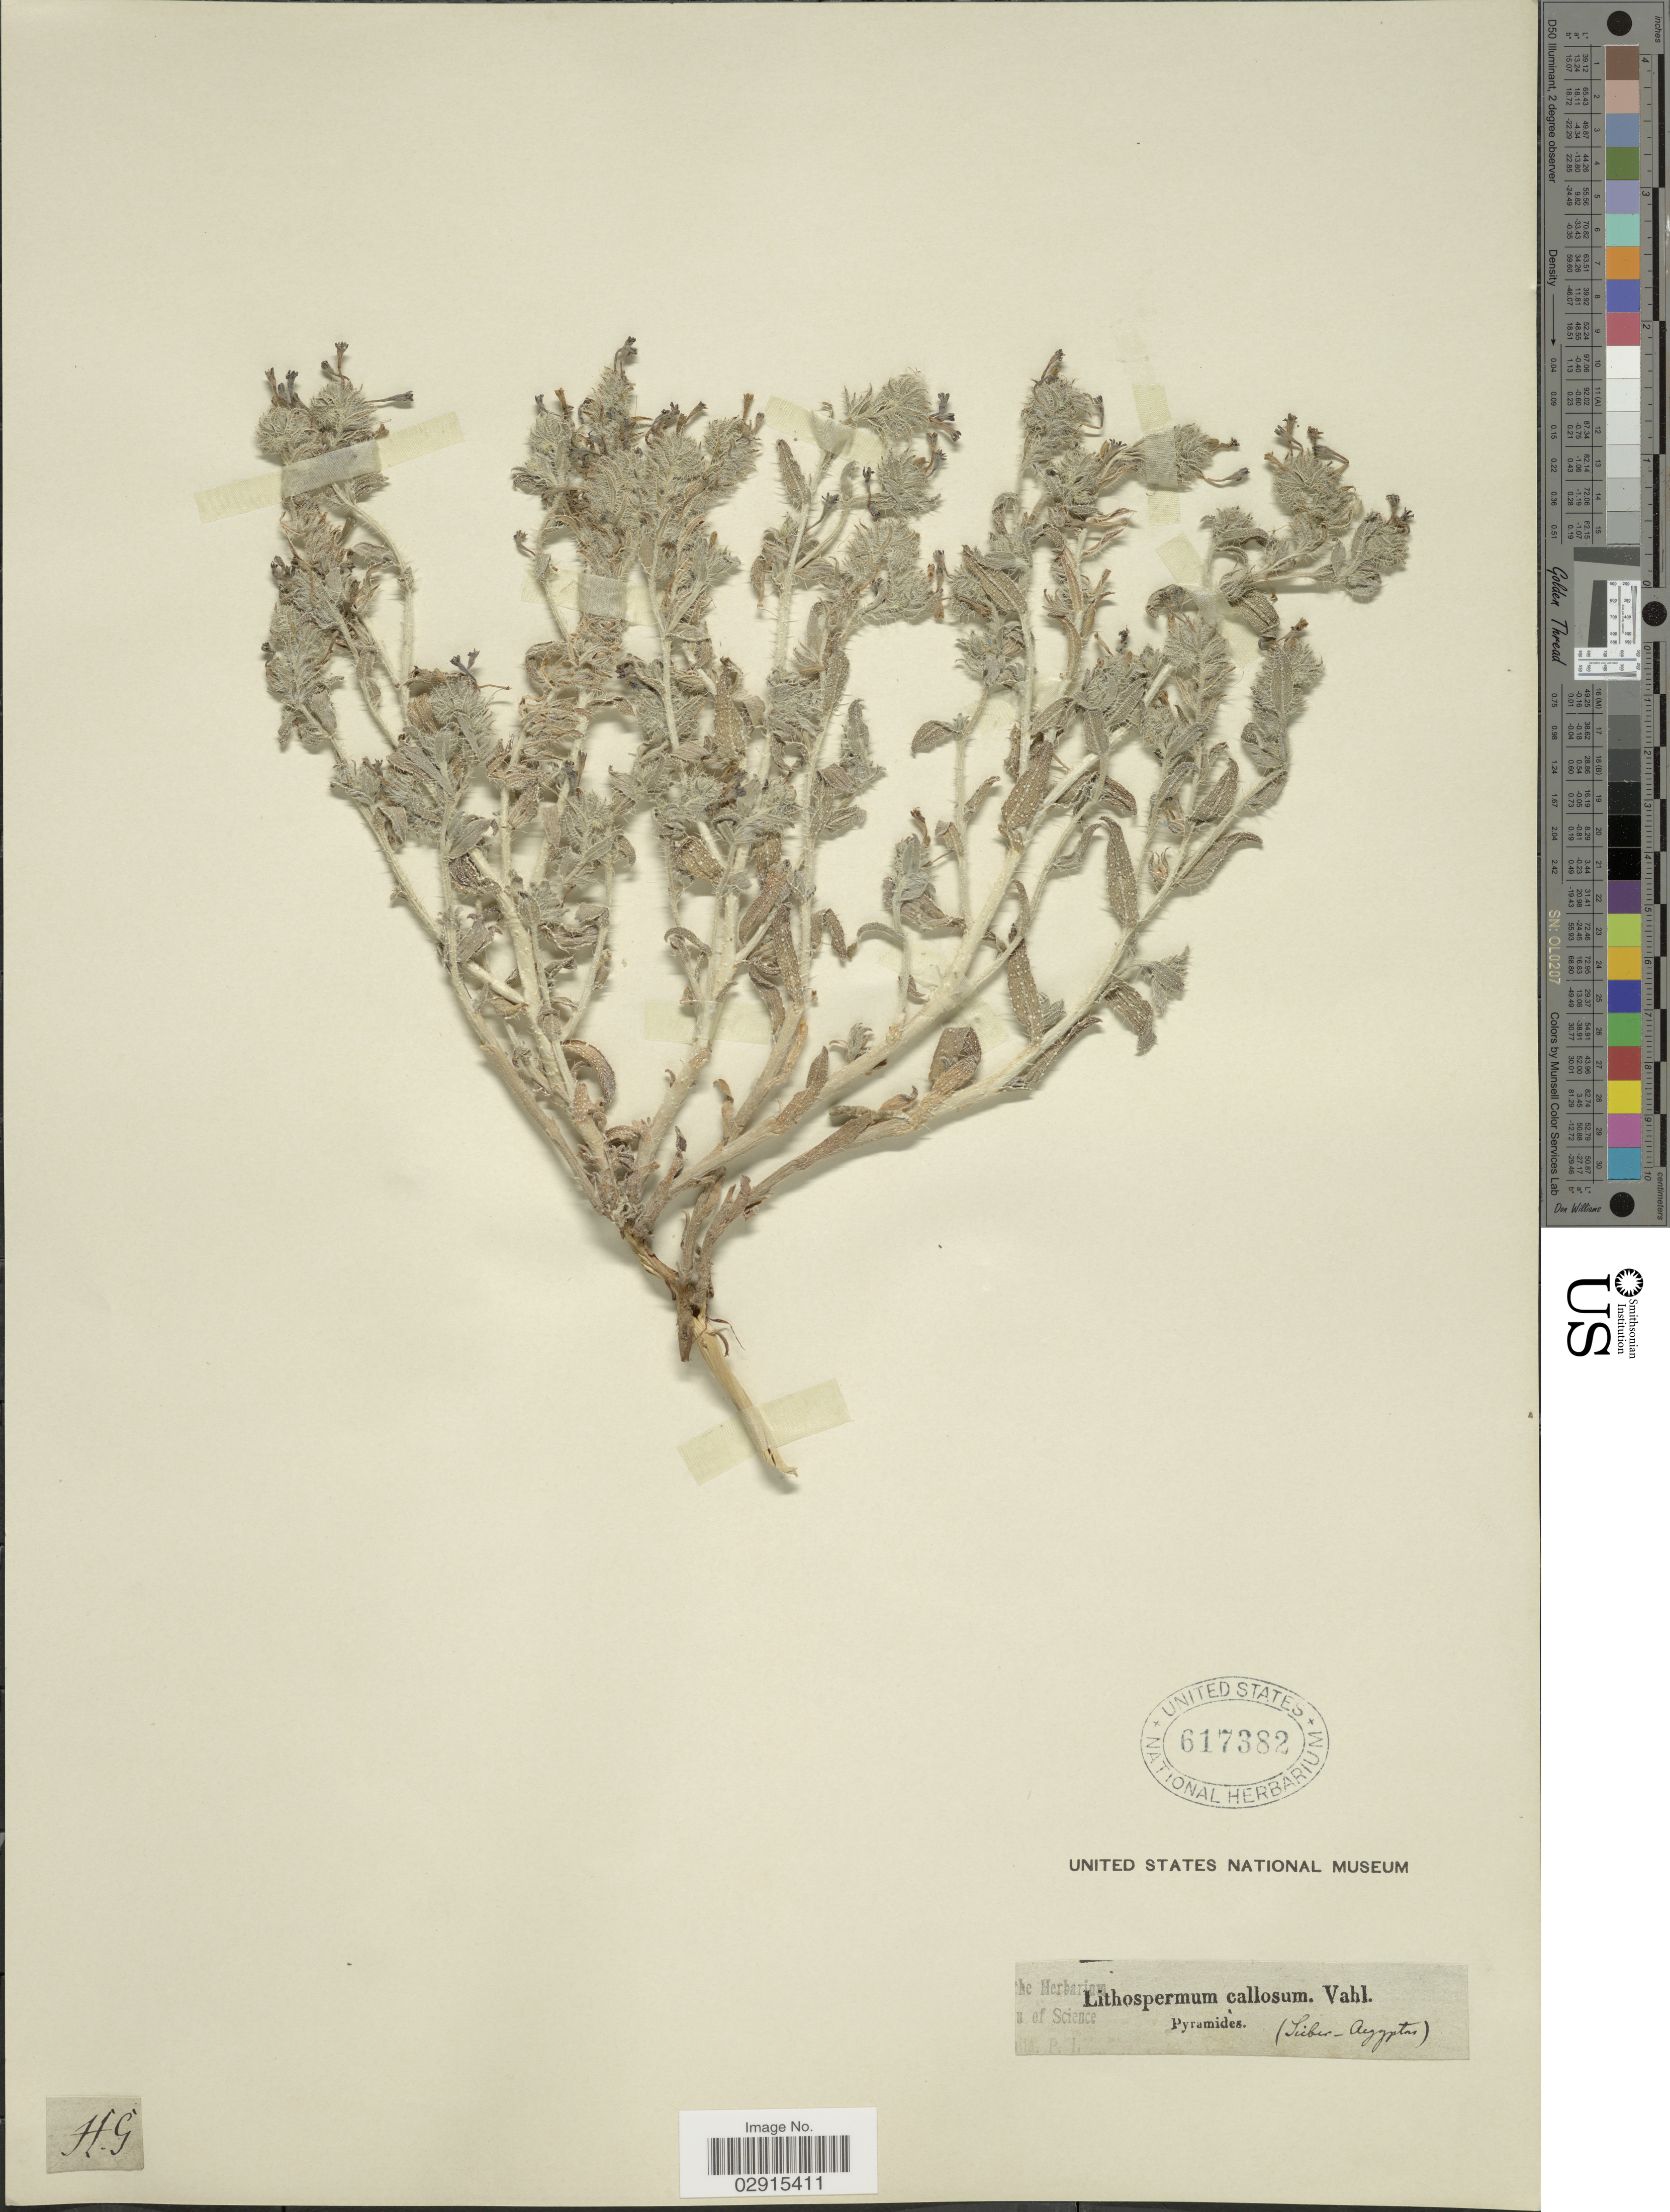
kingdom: Plantae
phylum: Tracheophyta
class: Magnoliopsida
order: Boraginales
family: Boraginaceae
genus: Lithospermum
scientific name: Lithospermum callosum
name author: Vahl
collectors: -- Sieber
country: Egypt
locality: Pyramides.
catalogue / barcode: US 617382